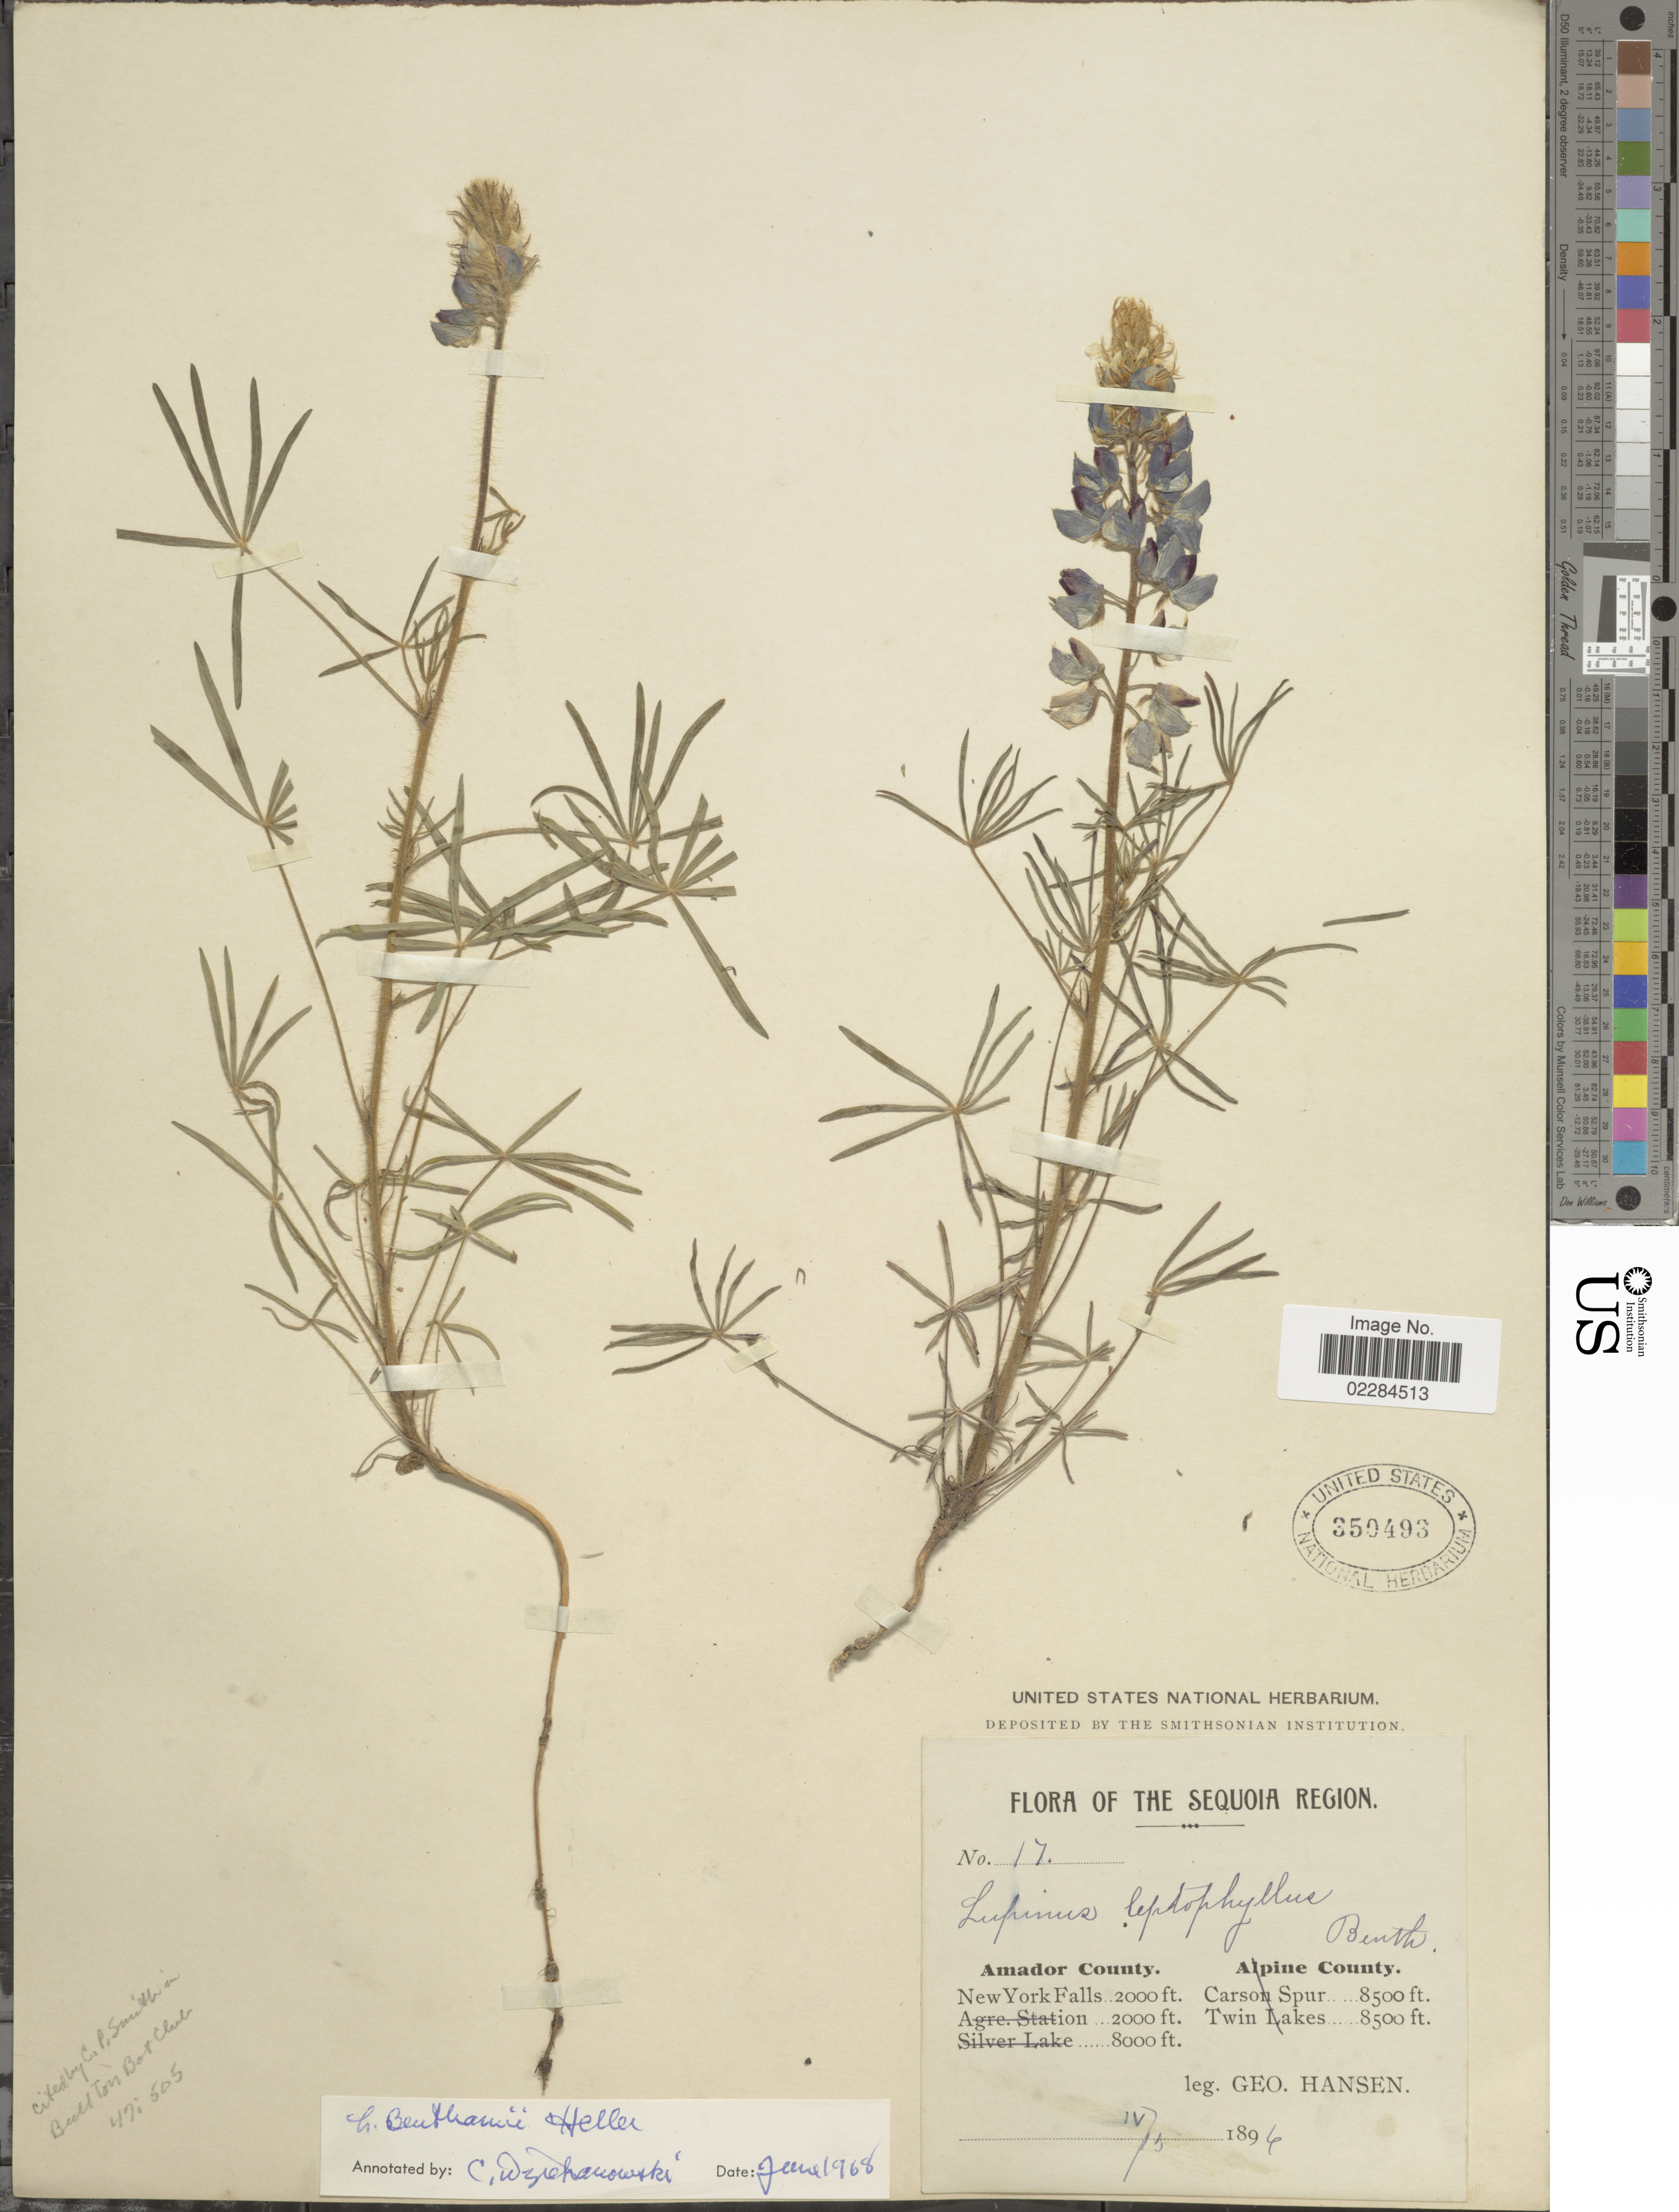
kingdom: Plantae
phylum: Tracheophyta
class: Magnoliopsida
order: Fabales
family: Fabaceae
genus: Lupinus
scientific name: Lupinus benthamii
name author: A. Heller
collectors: G. Hansen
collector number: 17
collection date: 1894-04-05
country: United States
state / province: California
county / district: Amador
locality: The Sequoia Region, Amador County. New York Falls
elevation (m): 610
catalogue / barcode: US 359493